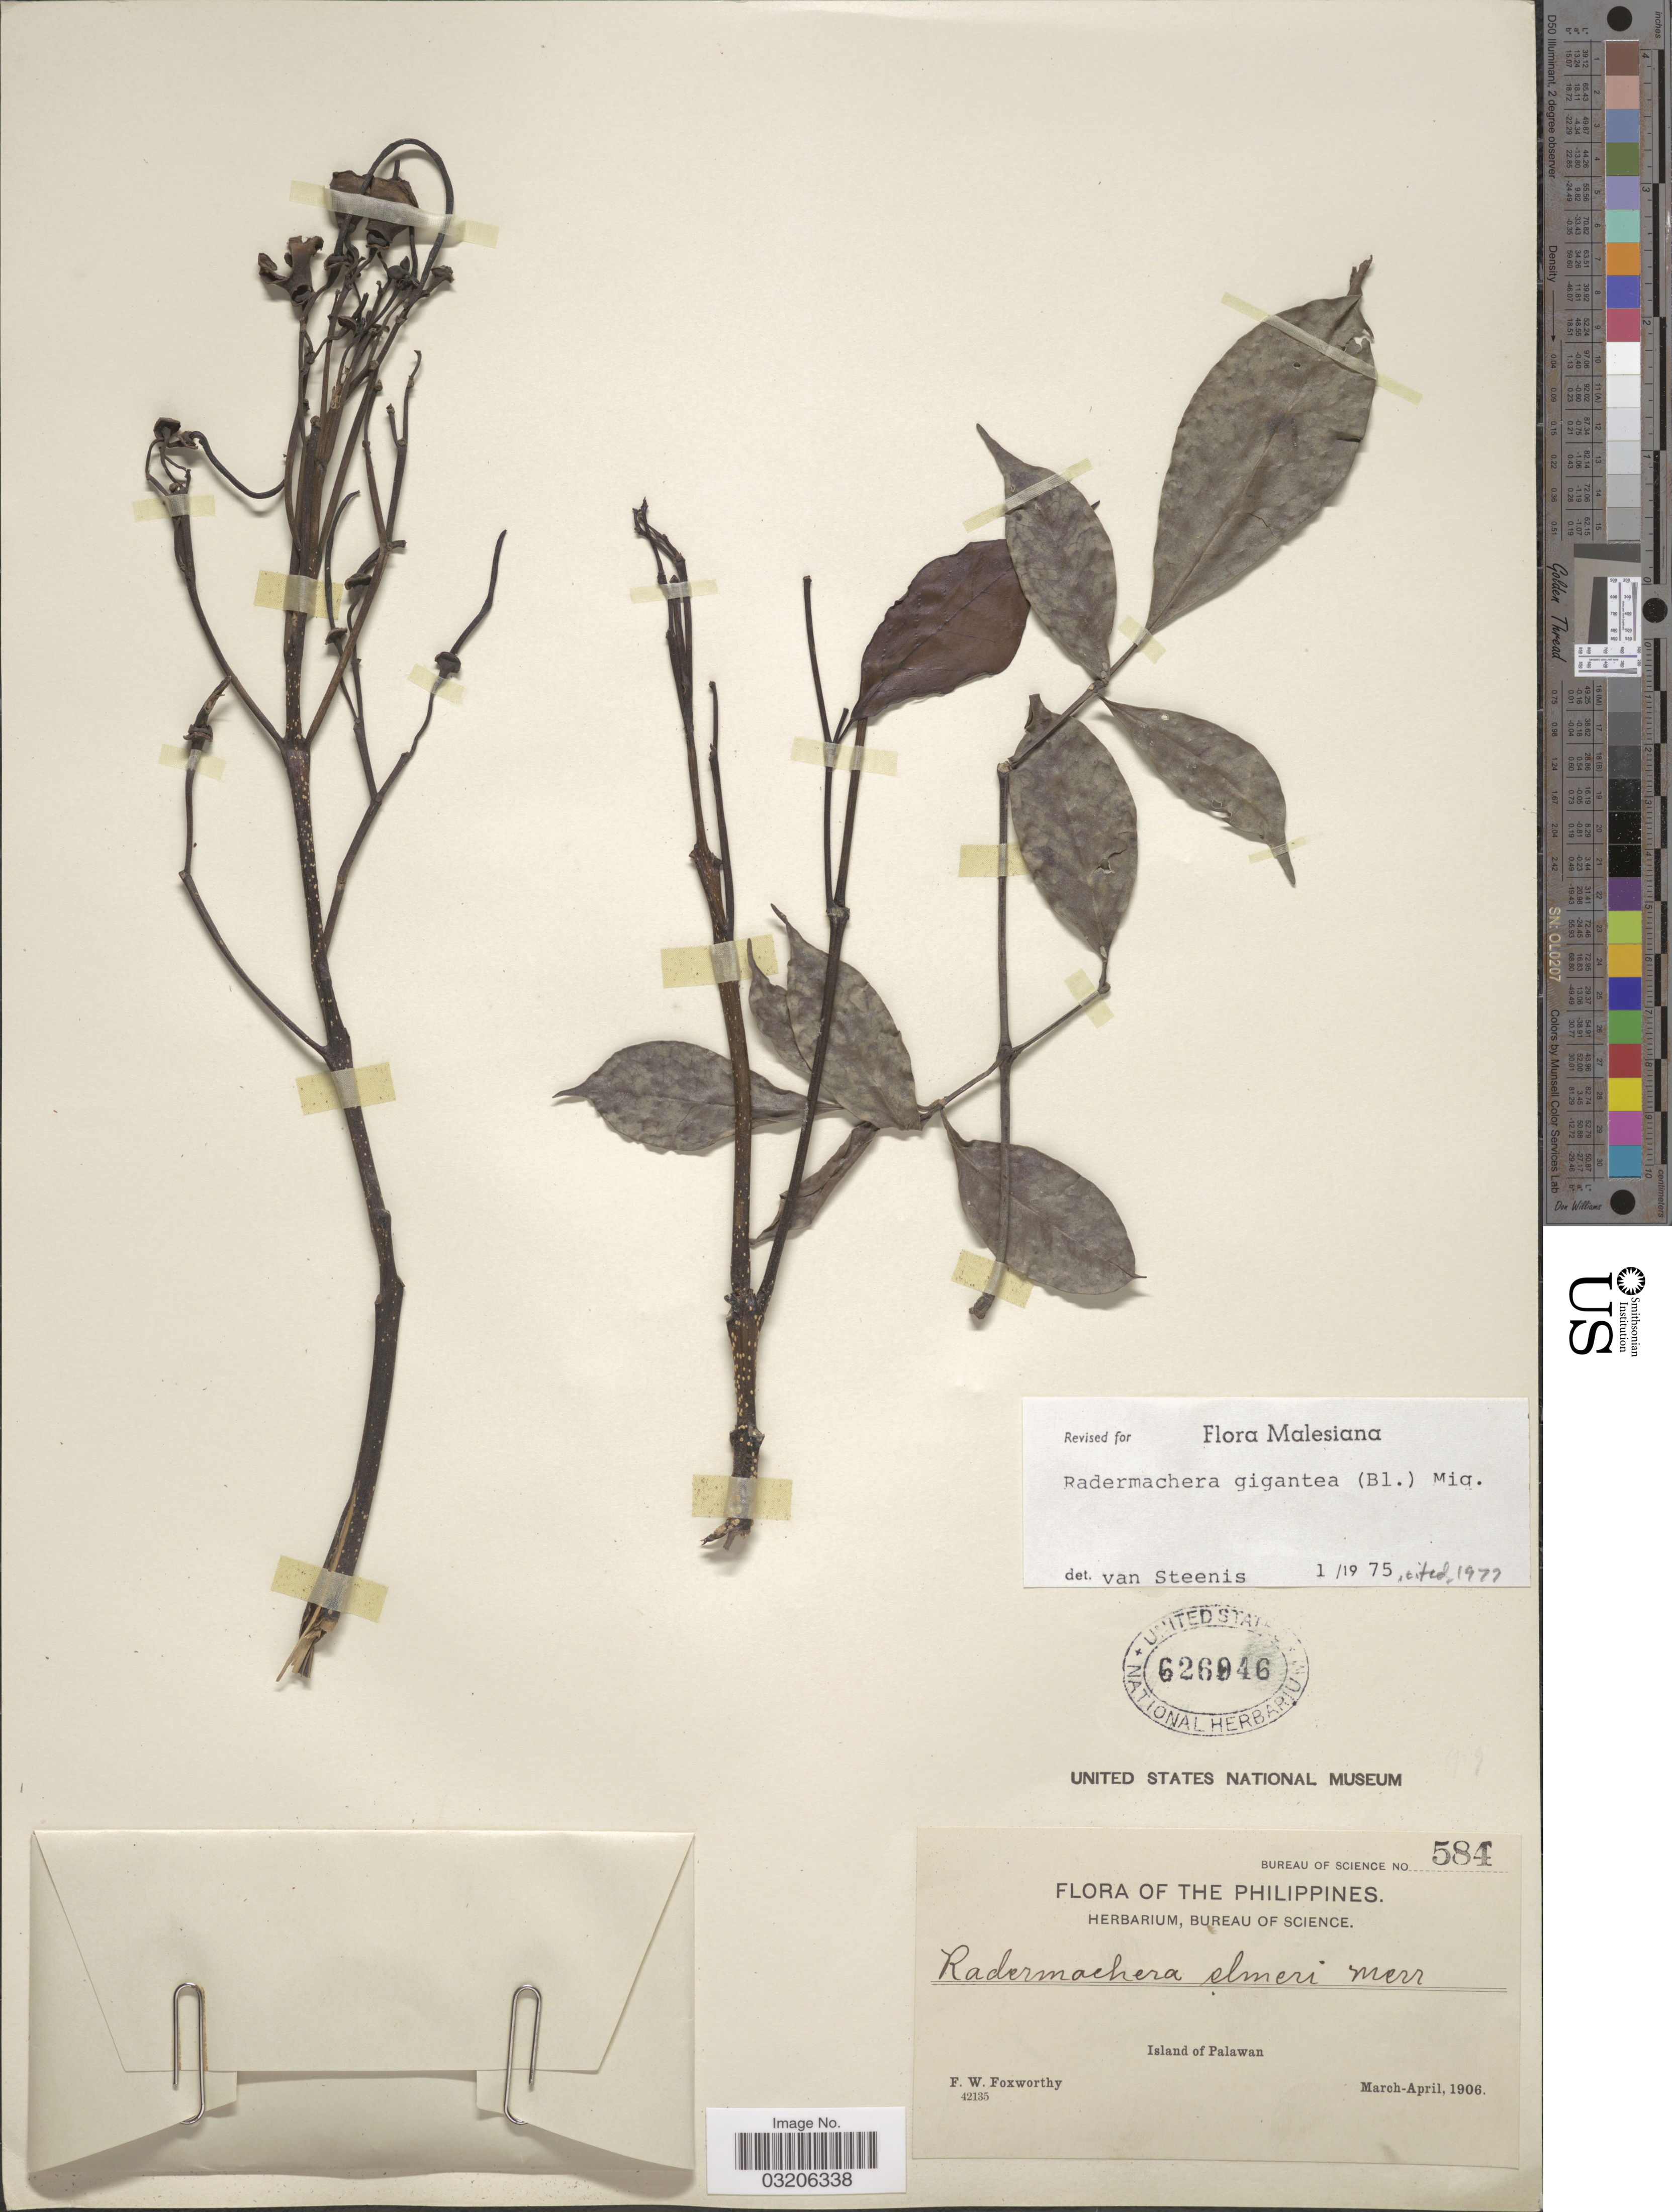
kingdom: Plantae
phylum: Tracheophyta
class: Magnoliopsida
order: Lamiales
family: Bignoniaceae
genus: Radermachera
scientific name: Radermachera gigantea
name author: (Blume) Miq.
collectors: F. W. Foxworthy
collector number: Bureau of Science 584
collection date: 1906-03/1906-04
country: Philippines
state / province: Mimaropa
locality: Island of Palawan.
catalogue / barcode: US 626946